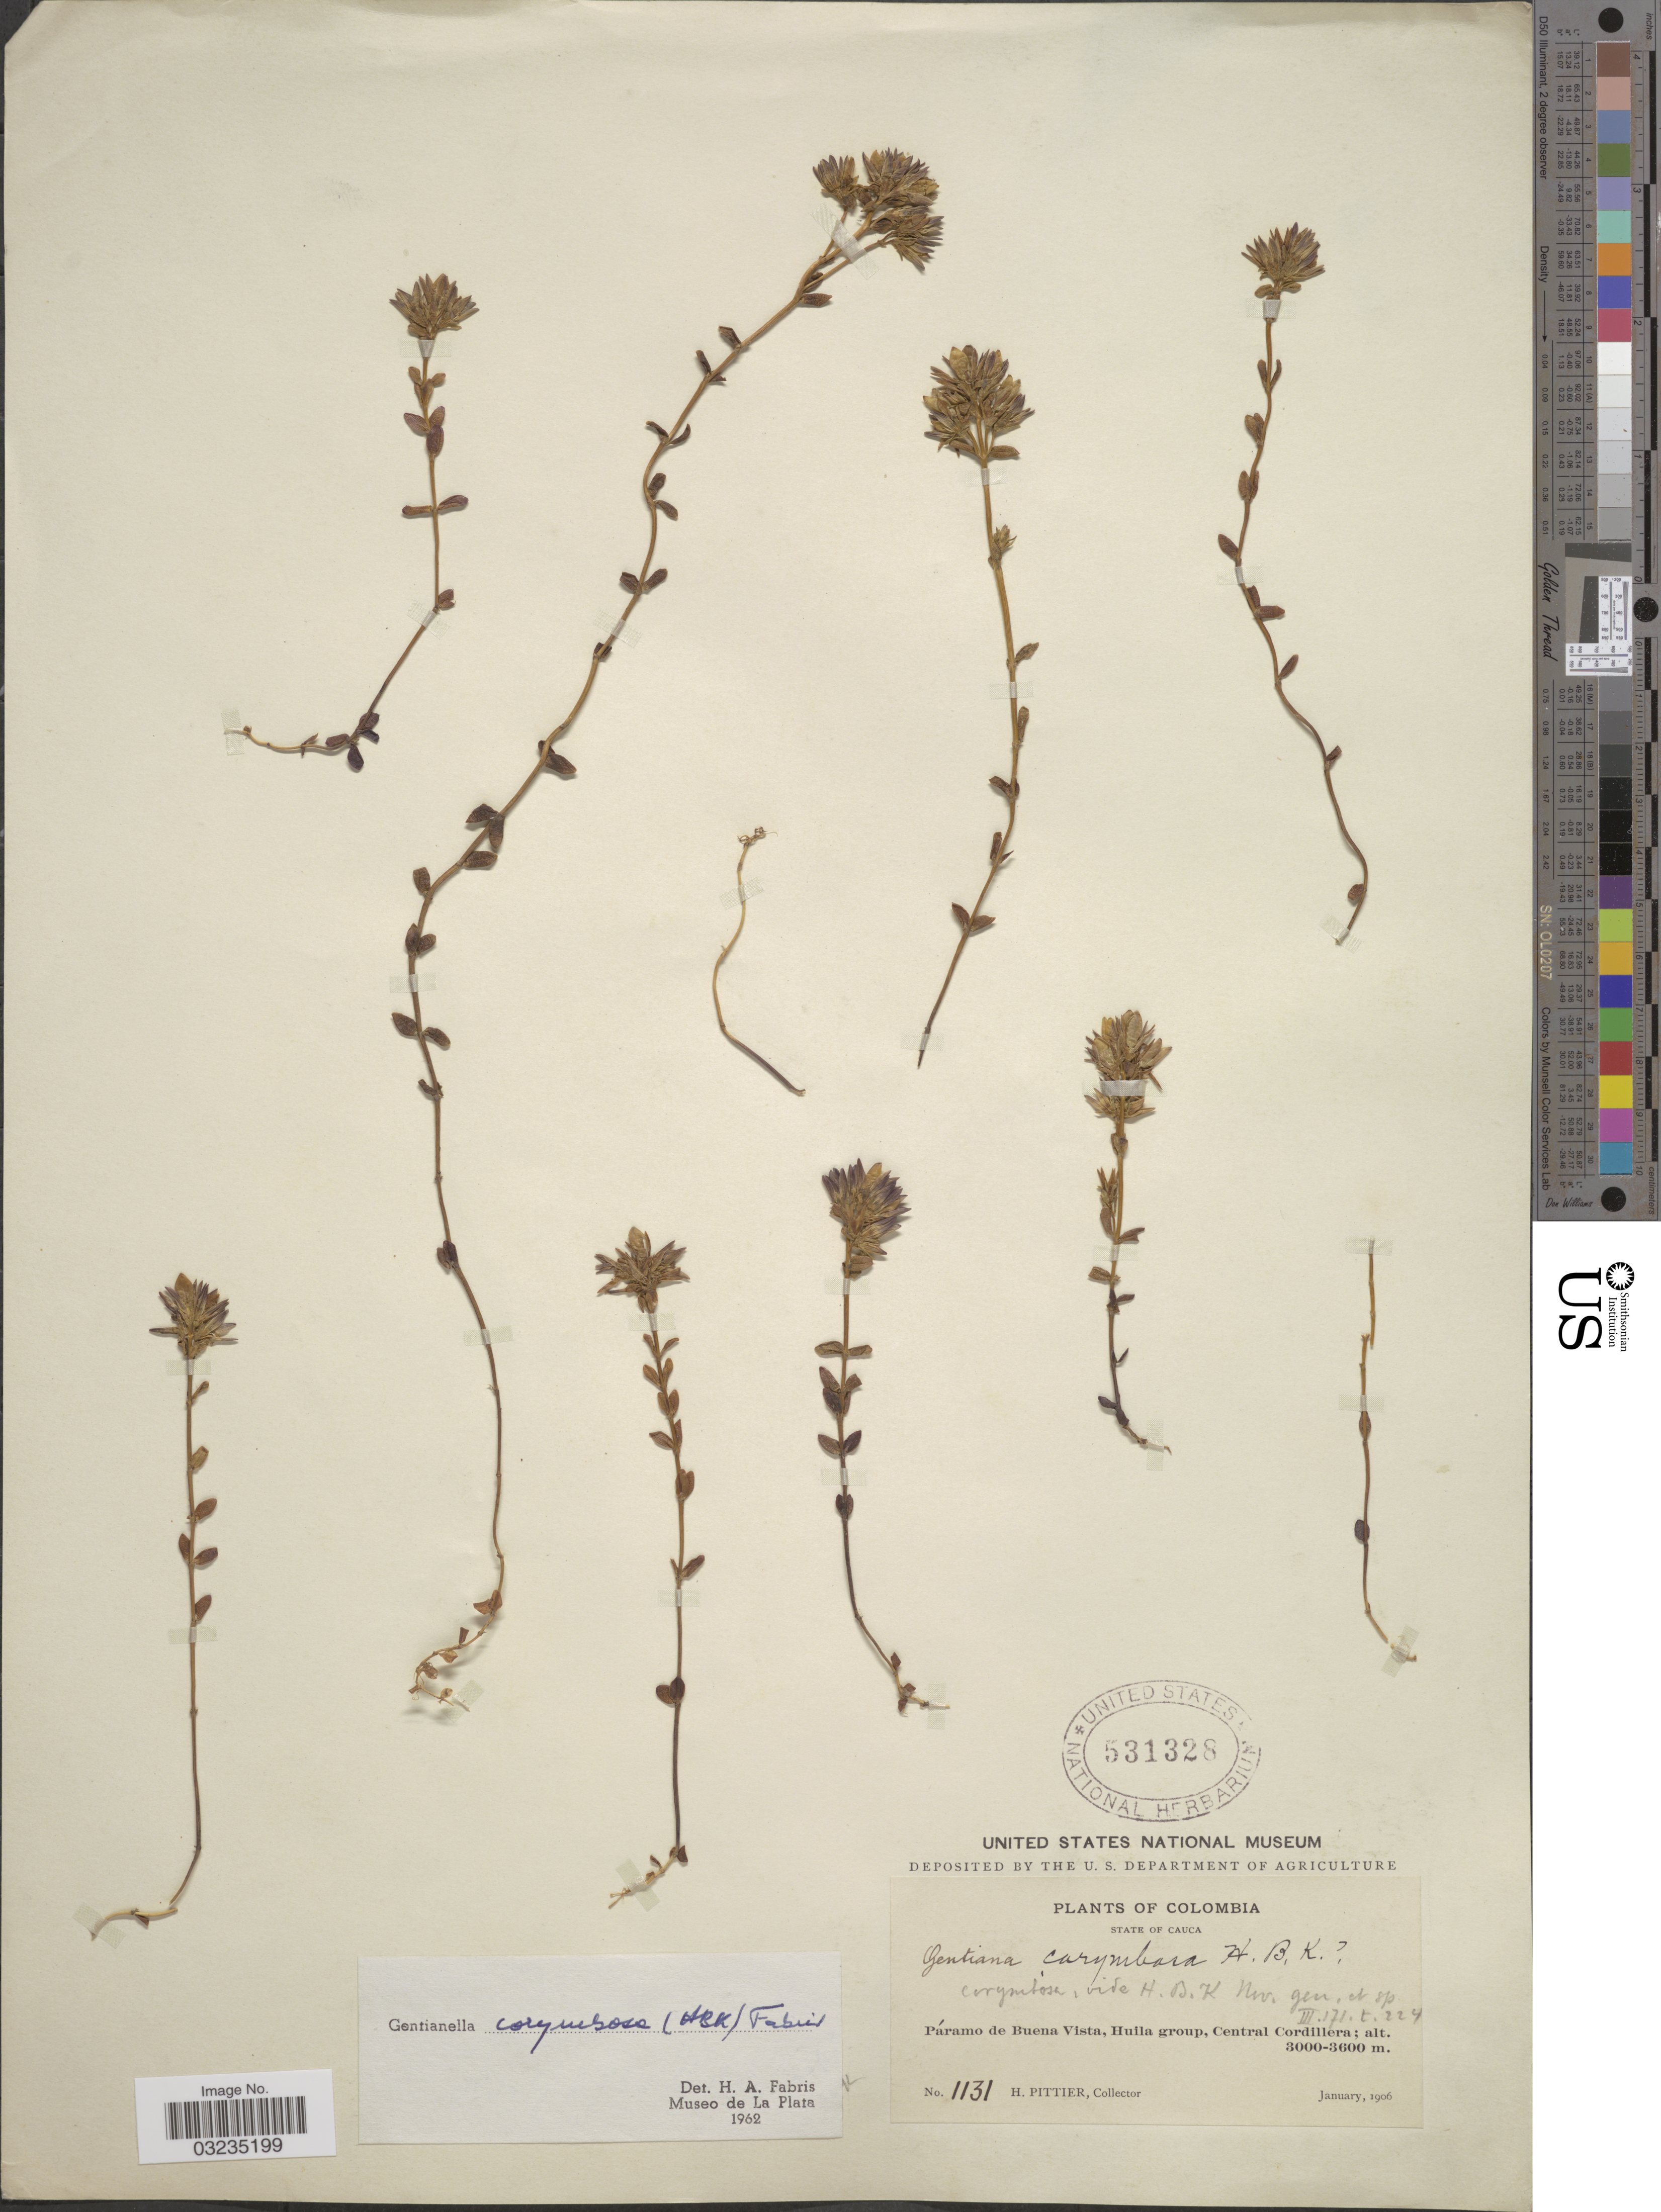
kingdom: Plantae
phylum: Tracheophyta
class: Magnoliopsida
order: Gentianales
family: Gentianaceae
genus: Gentiana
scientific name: Gentiana corymbosa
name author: Humb. et al.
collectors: H. F. Pittier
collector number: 1131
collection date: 1906-01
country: Colombia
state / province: Cauca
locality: State of Cauca. Páramo de Buena Vista, Huila group, Central Cordillera.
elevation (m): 3000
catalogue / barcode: US 531328